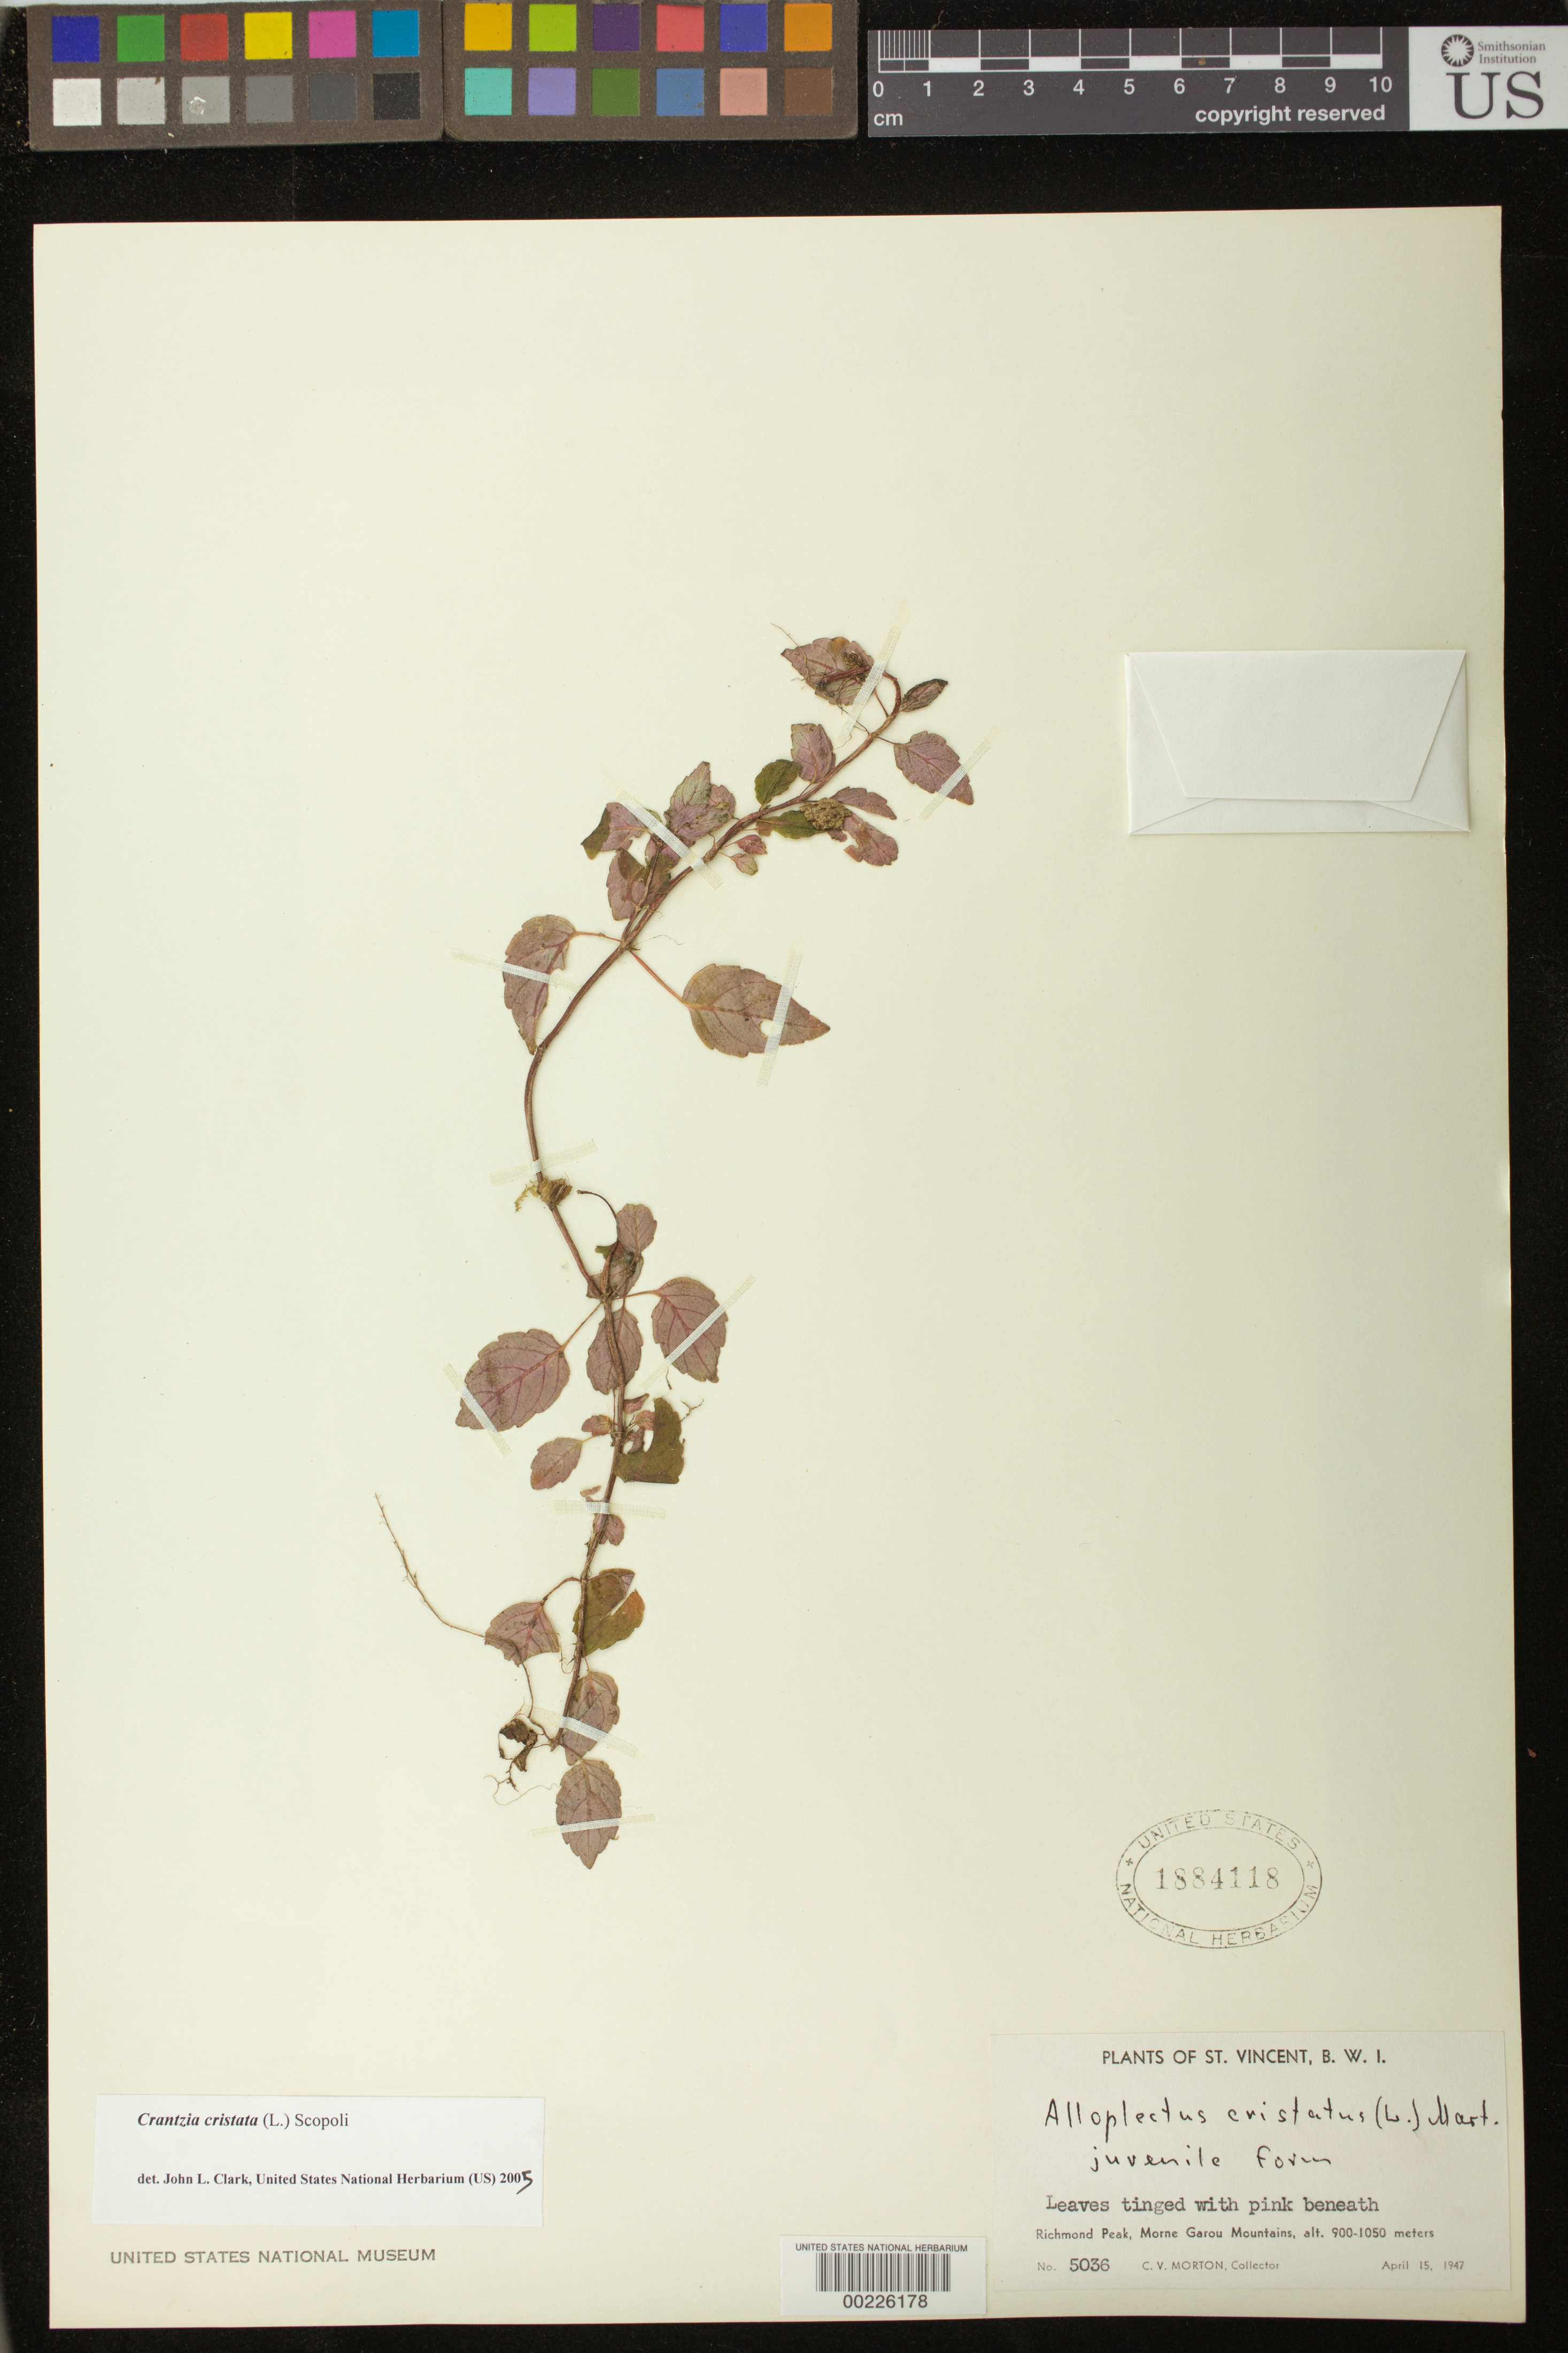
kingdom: Plantae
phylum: Tracheophyta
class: Magnoliopsida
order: Lamiales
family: Gesneriaceae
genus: Crantzia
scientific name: Crantzia cristata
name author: (L.) Scop. ex Fritsch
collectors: C. V. Morton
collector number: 5036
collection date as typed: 15 Apr 1947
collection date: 1947-04-15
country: St. Vincent - Grenadines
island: St. Vincent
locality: Richmond Peak, Morne Garou Mountains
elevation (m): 900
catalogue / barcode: US 1884118